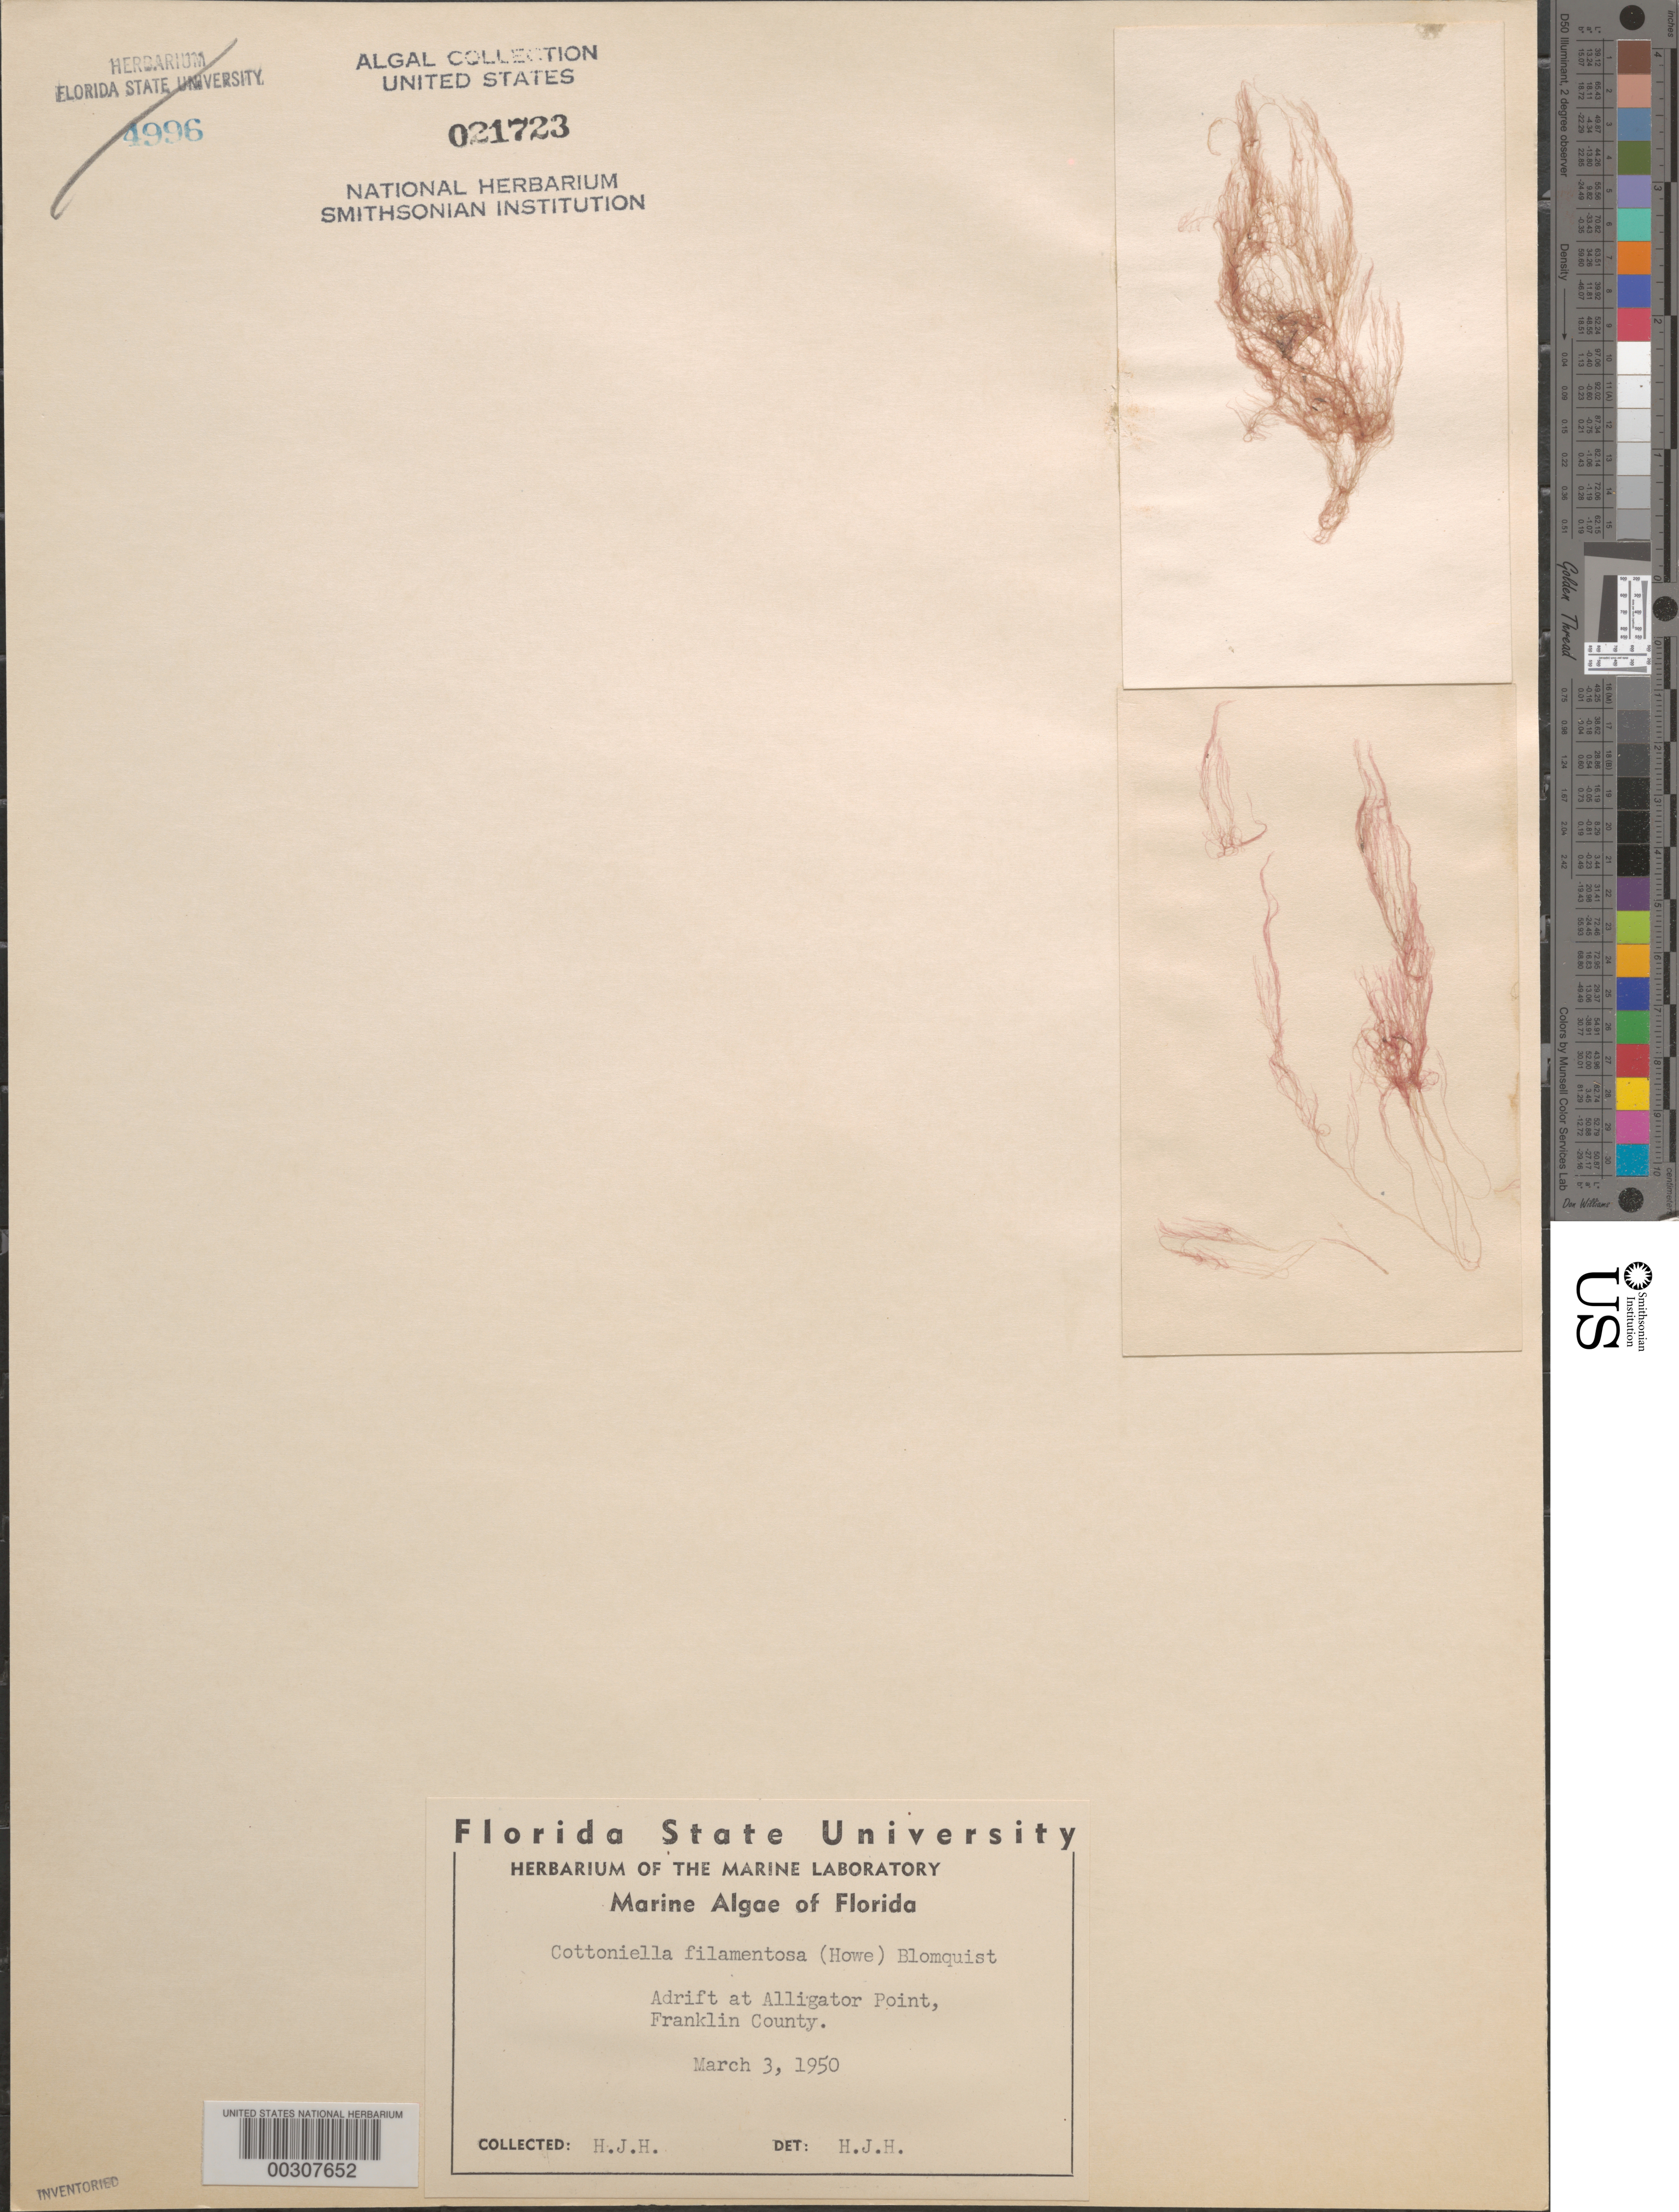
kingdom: Plantae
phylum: Rhodophyta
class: Florideophyceae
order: Ceramiales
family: Sarcomeniaceae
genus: Cottoniella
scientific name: Cottoniella filamentosa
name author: (M. Howe) Børgesen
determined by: Humm, Harold J.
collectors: H. J. Humm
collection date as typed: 03 Mar 1950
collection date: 1950-03-03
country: United States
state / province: Florida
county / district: Franklin County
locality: Alligator Point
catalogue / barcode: US 21723